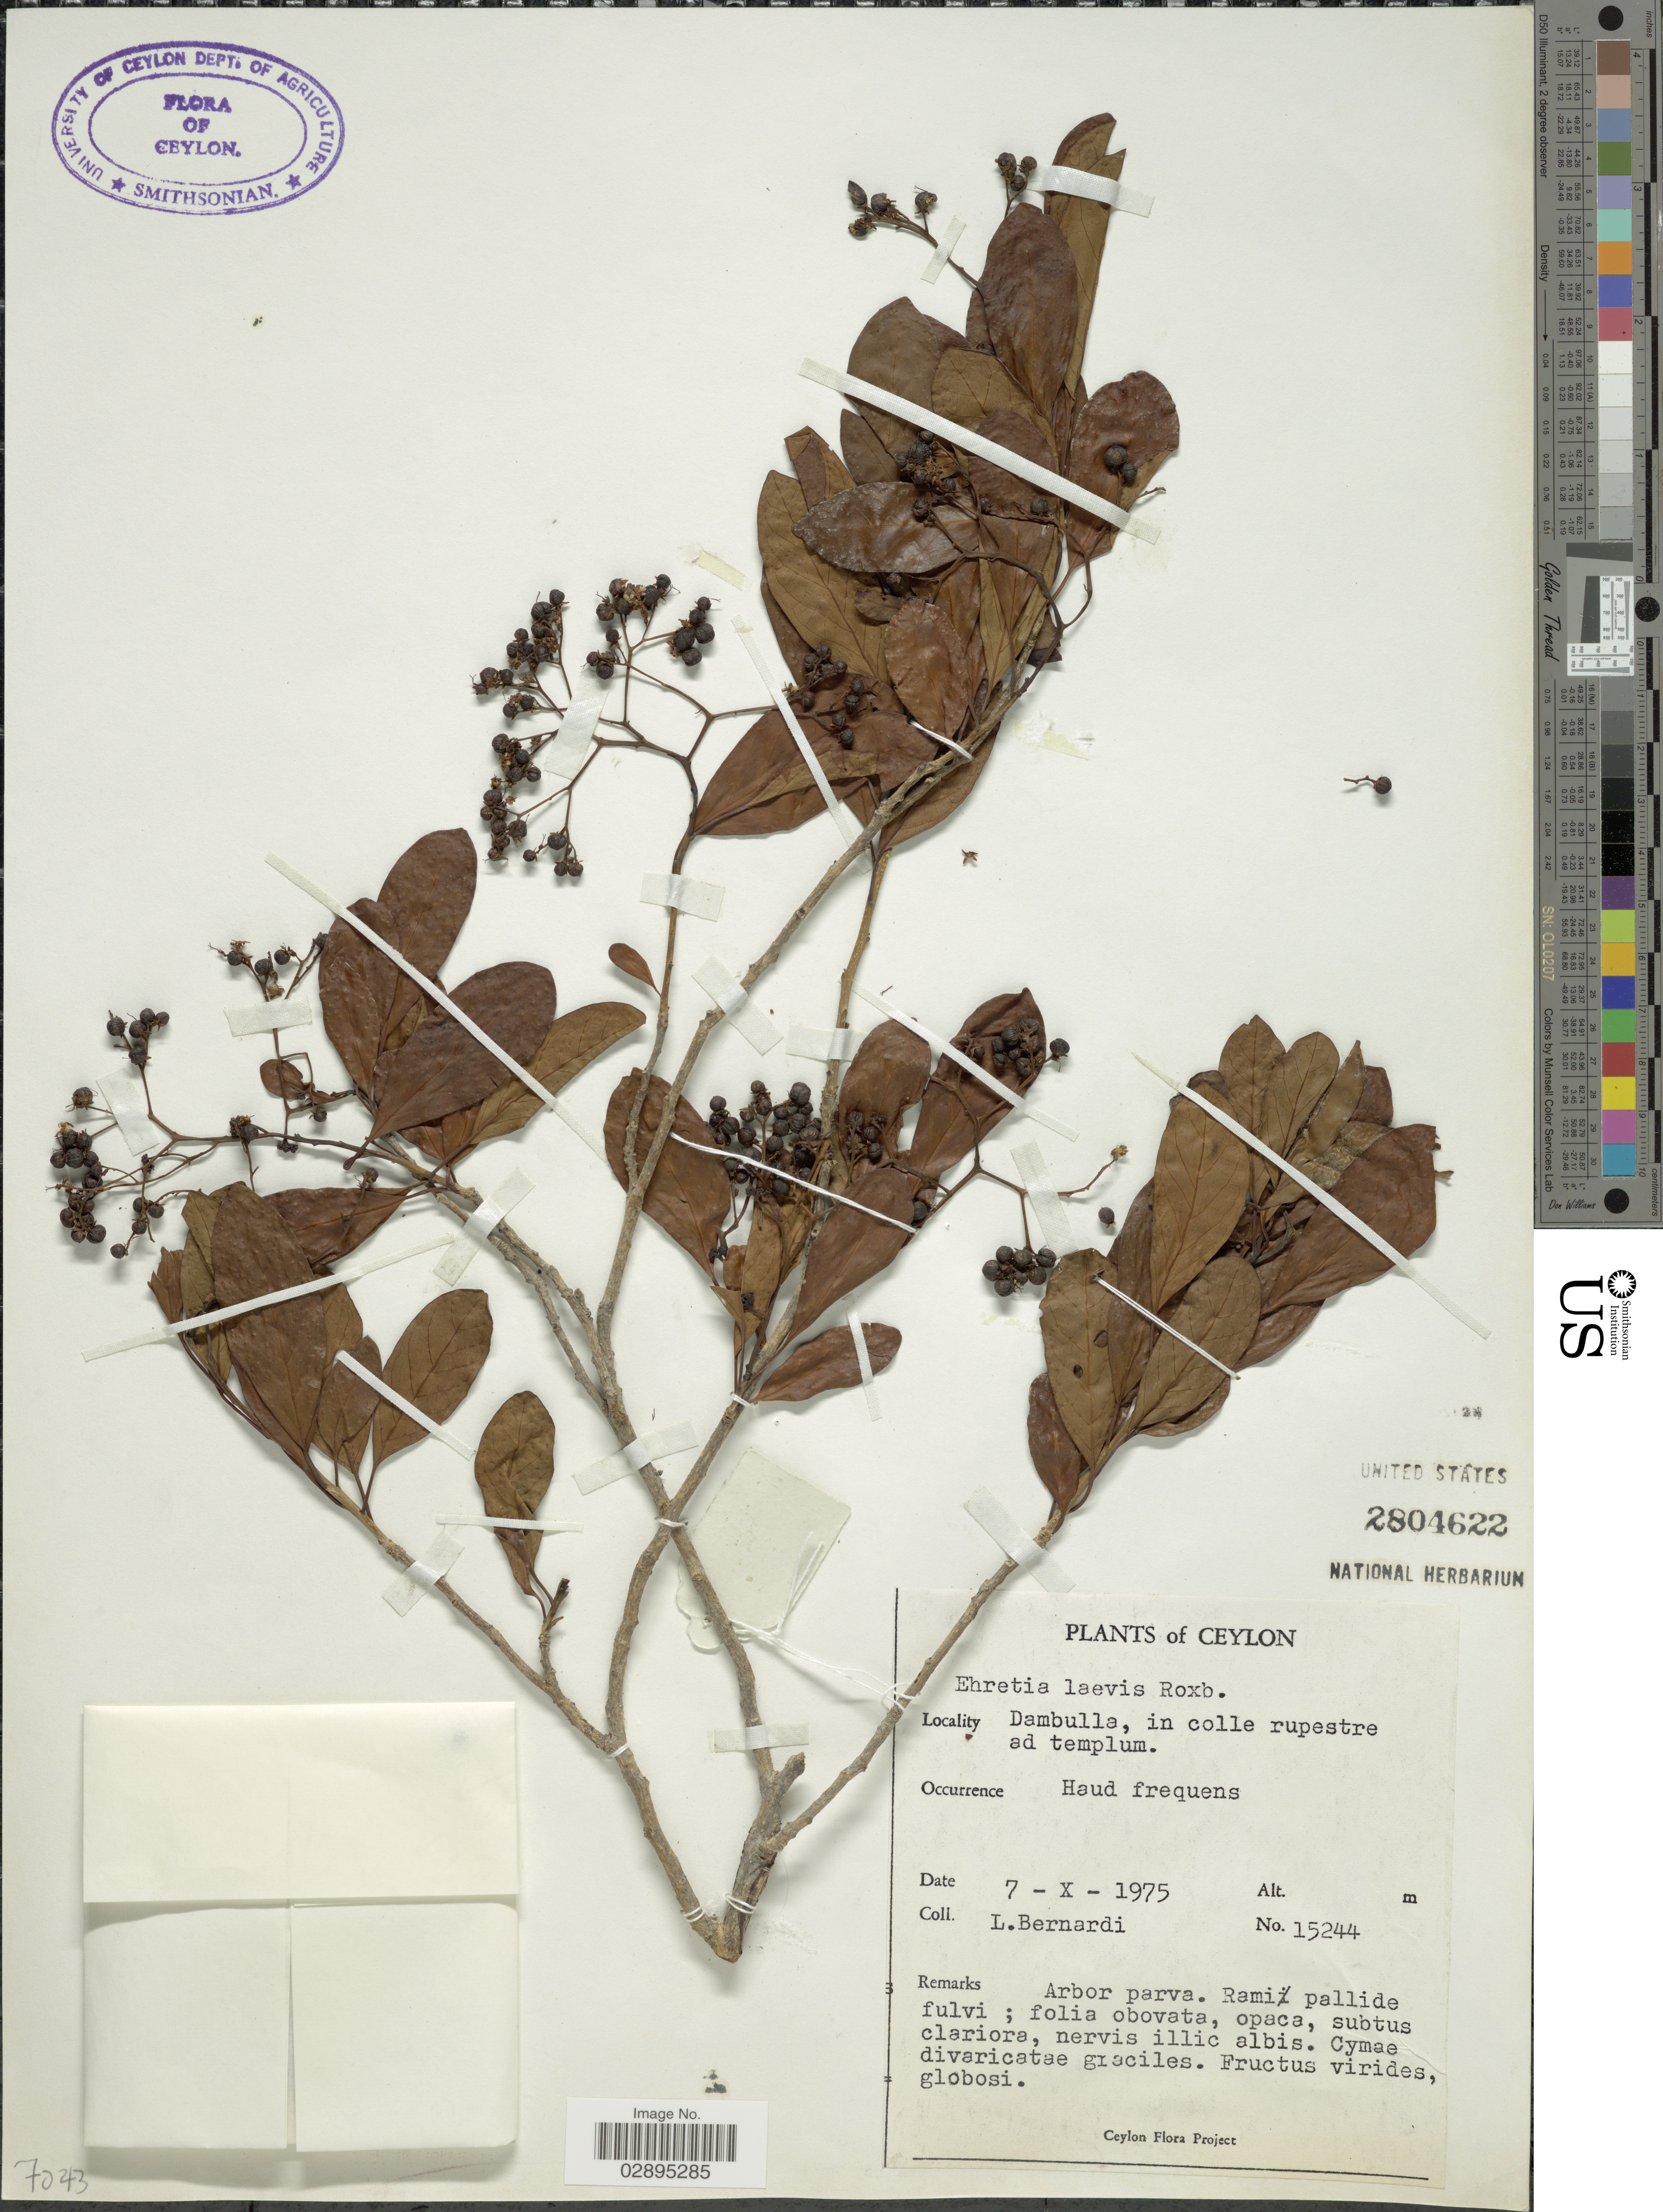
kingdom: Plantae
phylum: Tracheophyta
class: Magnoliopsida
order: Boraginales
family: Ehretiaceae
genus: Ehretia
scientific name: Ehretia laevis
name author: Roxb.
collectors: L. Bernardi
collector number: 15244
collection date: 1975-10-07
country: Sri Lanka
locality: Ceylon. Dambulla.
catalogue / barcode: US 2804622